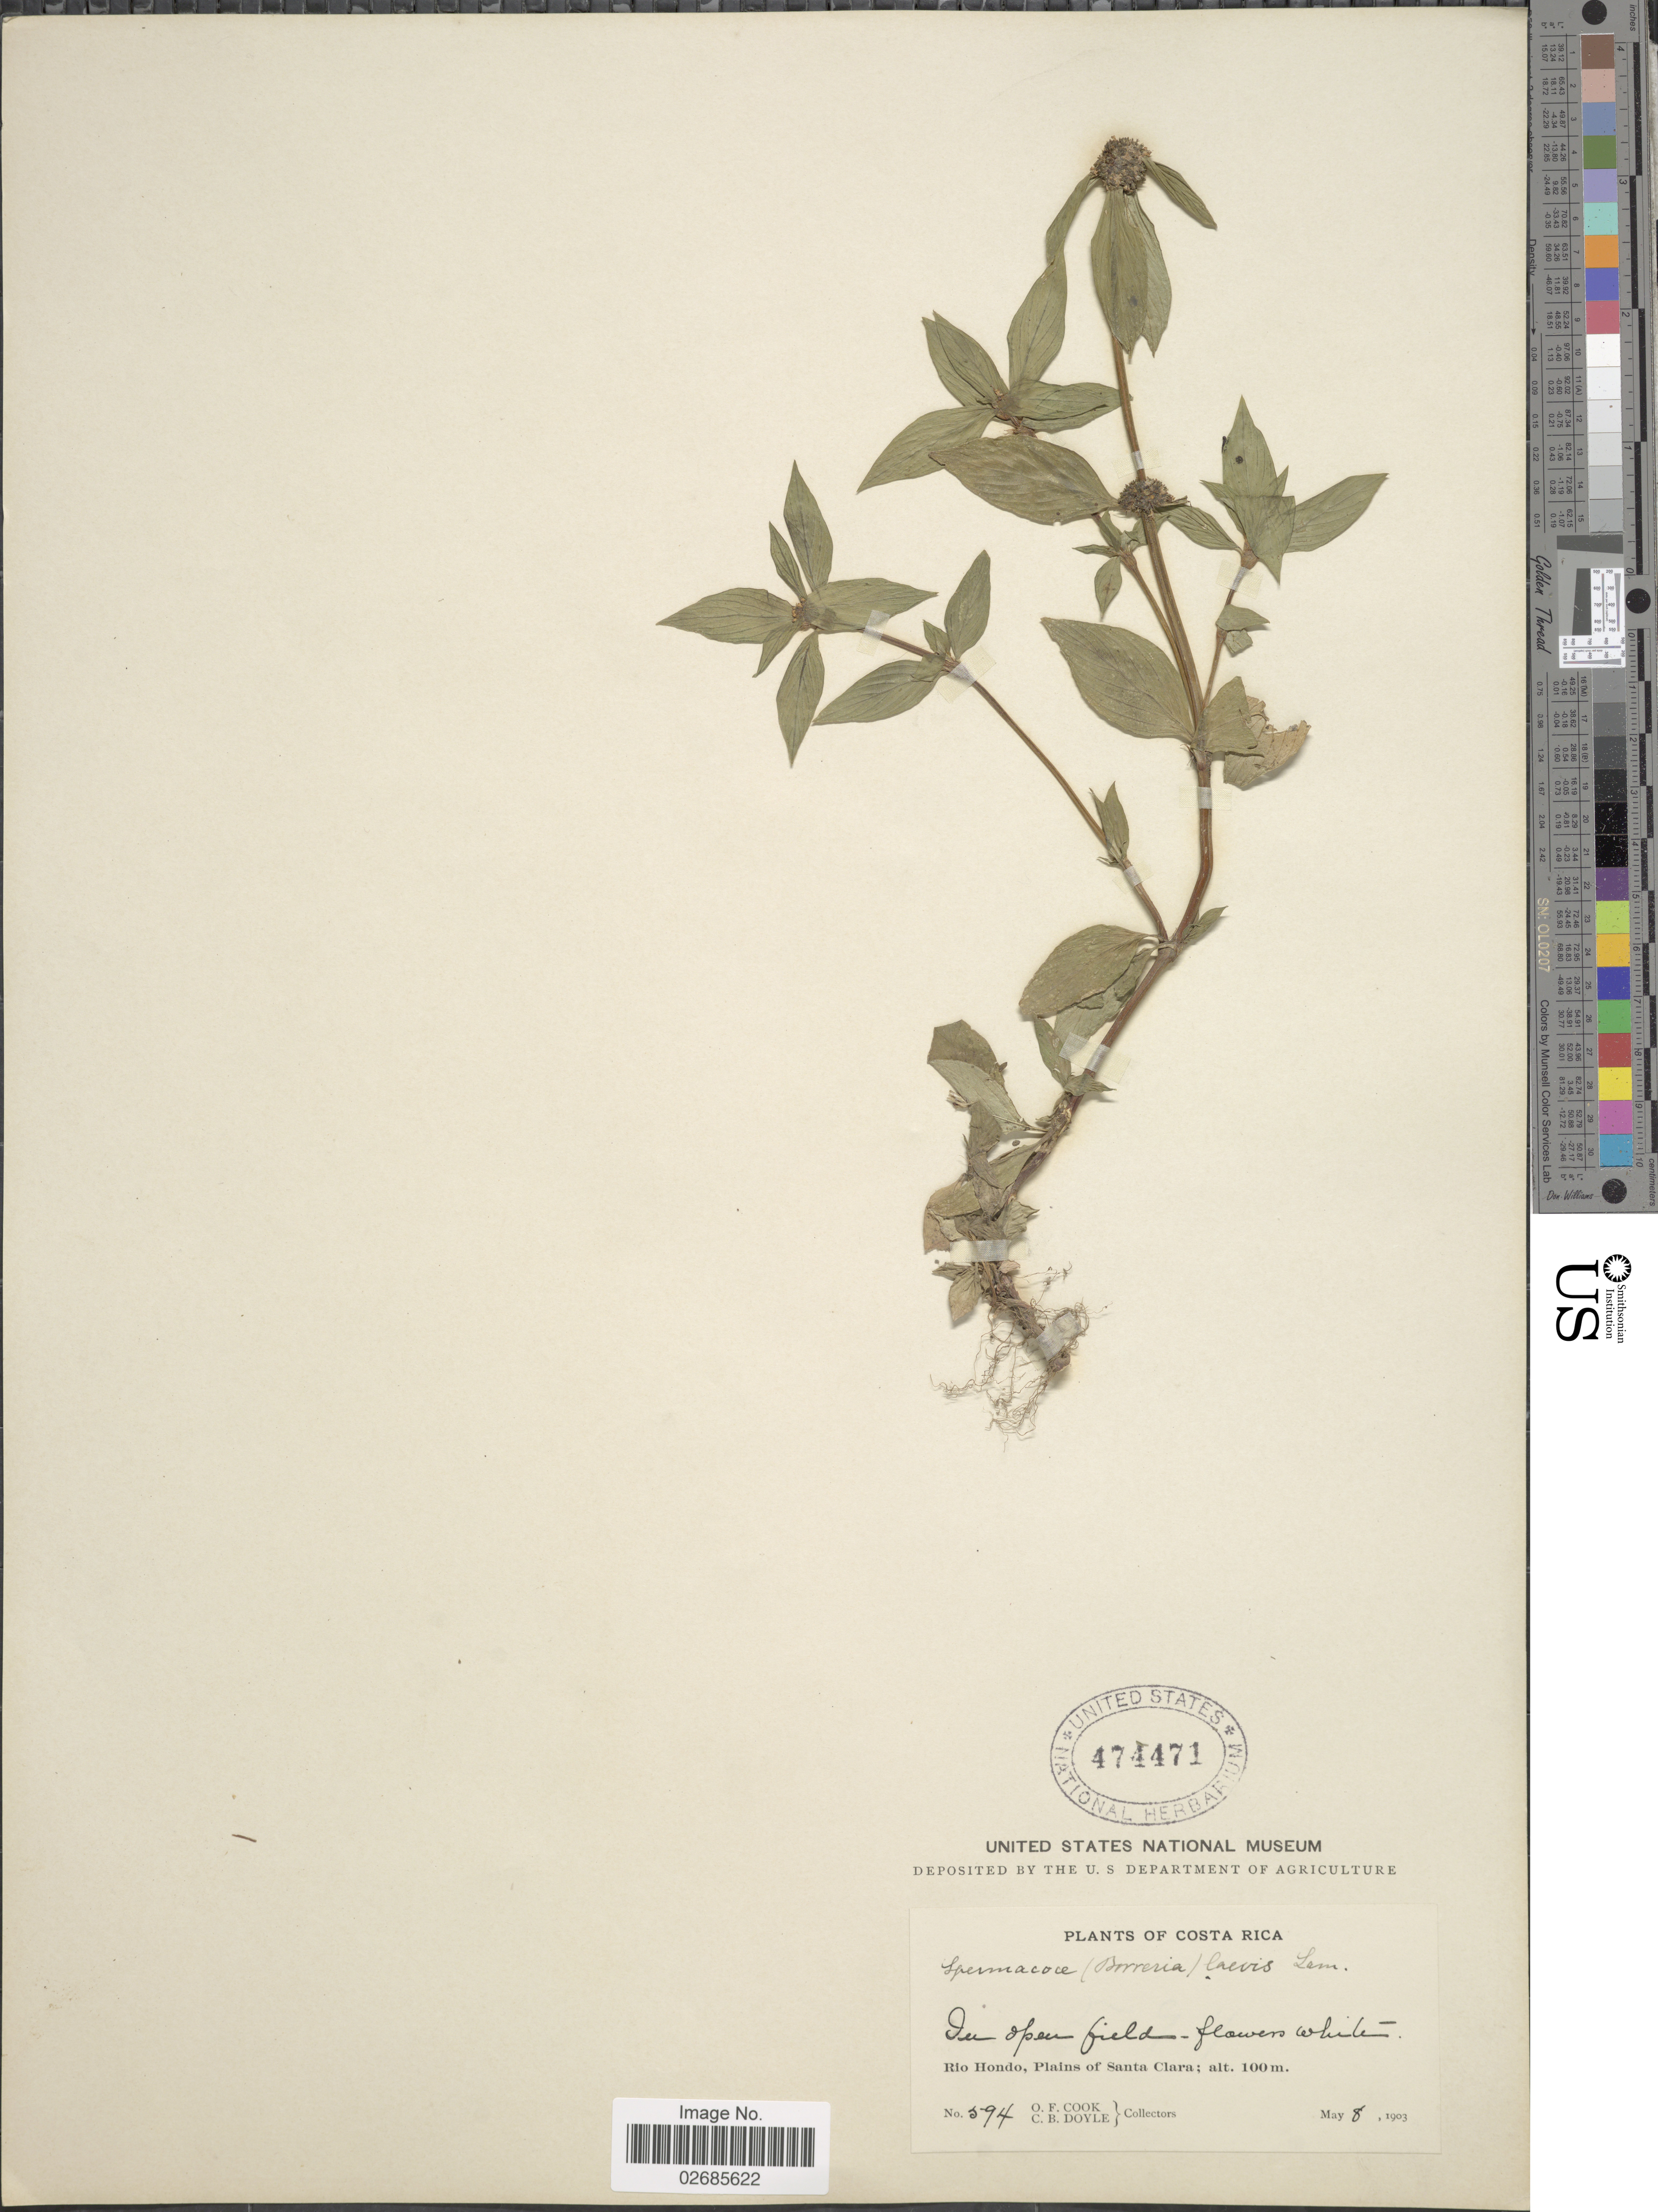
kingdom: Plantae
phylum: Tracheophyta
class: Magnoliopsida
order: Gentianales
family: Rubiaceae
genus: Borreria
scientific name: Borreria latifolia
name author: (Aubl.) K. Schum.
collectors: O. F. Cook & C. Doyle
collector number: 594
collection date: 1903-05-08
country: Costa Rica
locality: In open field; Rio Hondo, Plains of Santa Clara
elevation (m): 100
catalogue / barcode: US 474471